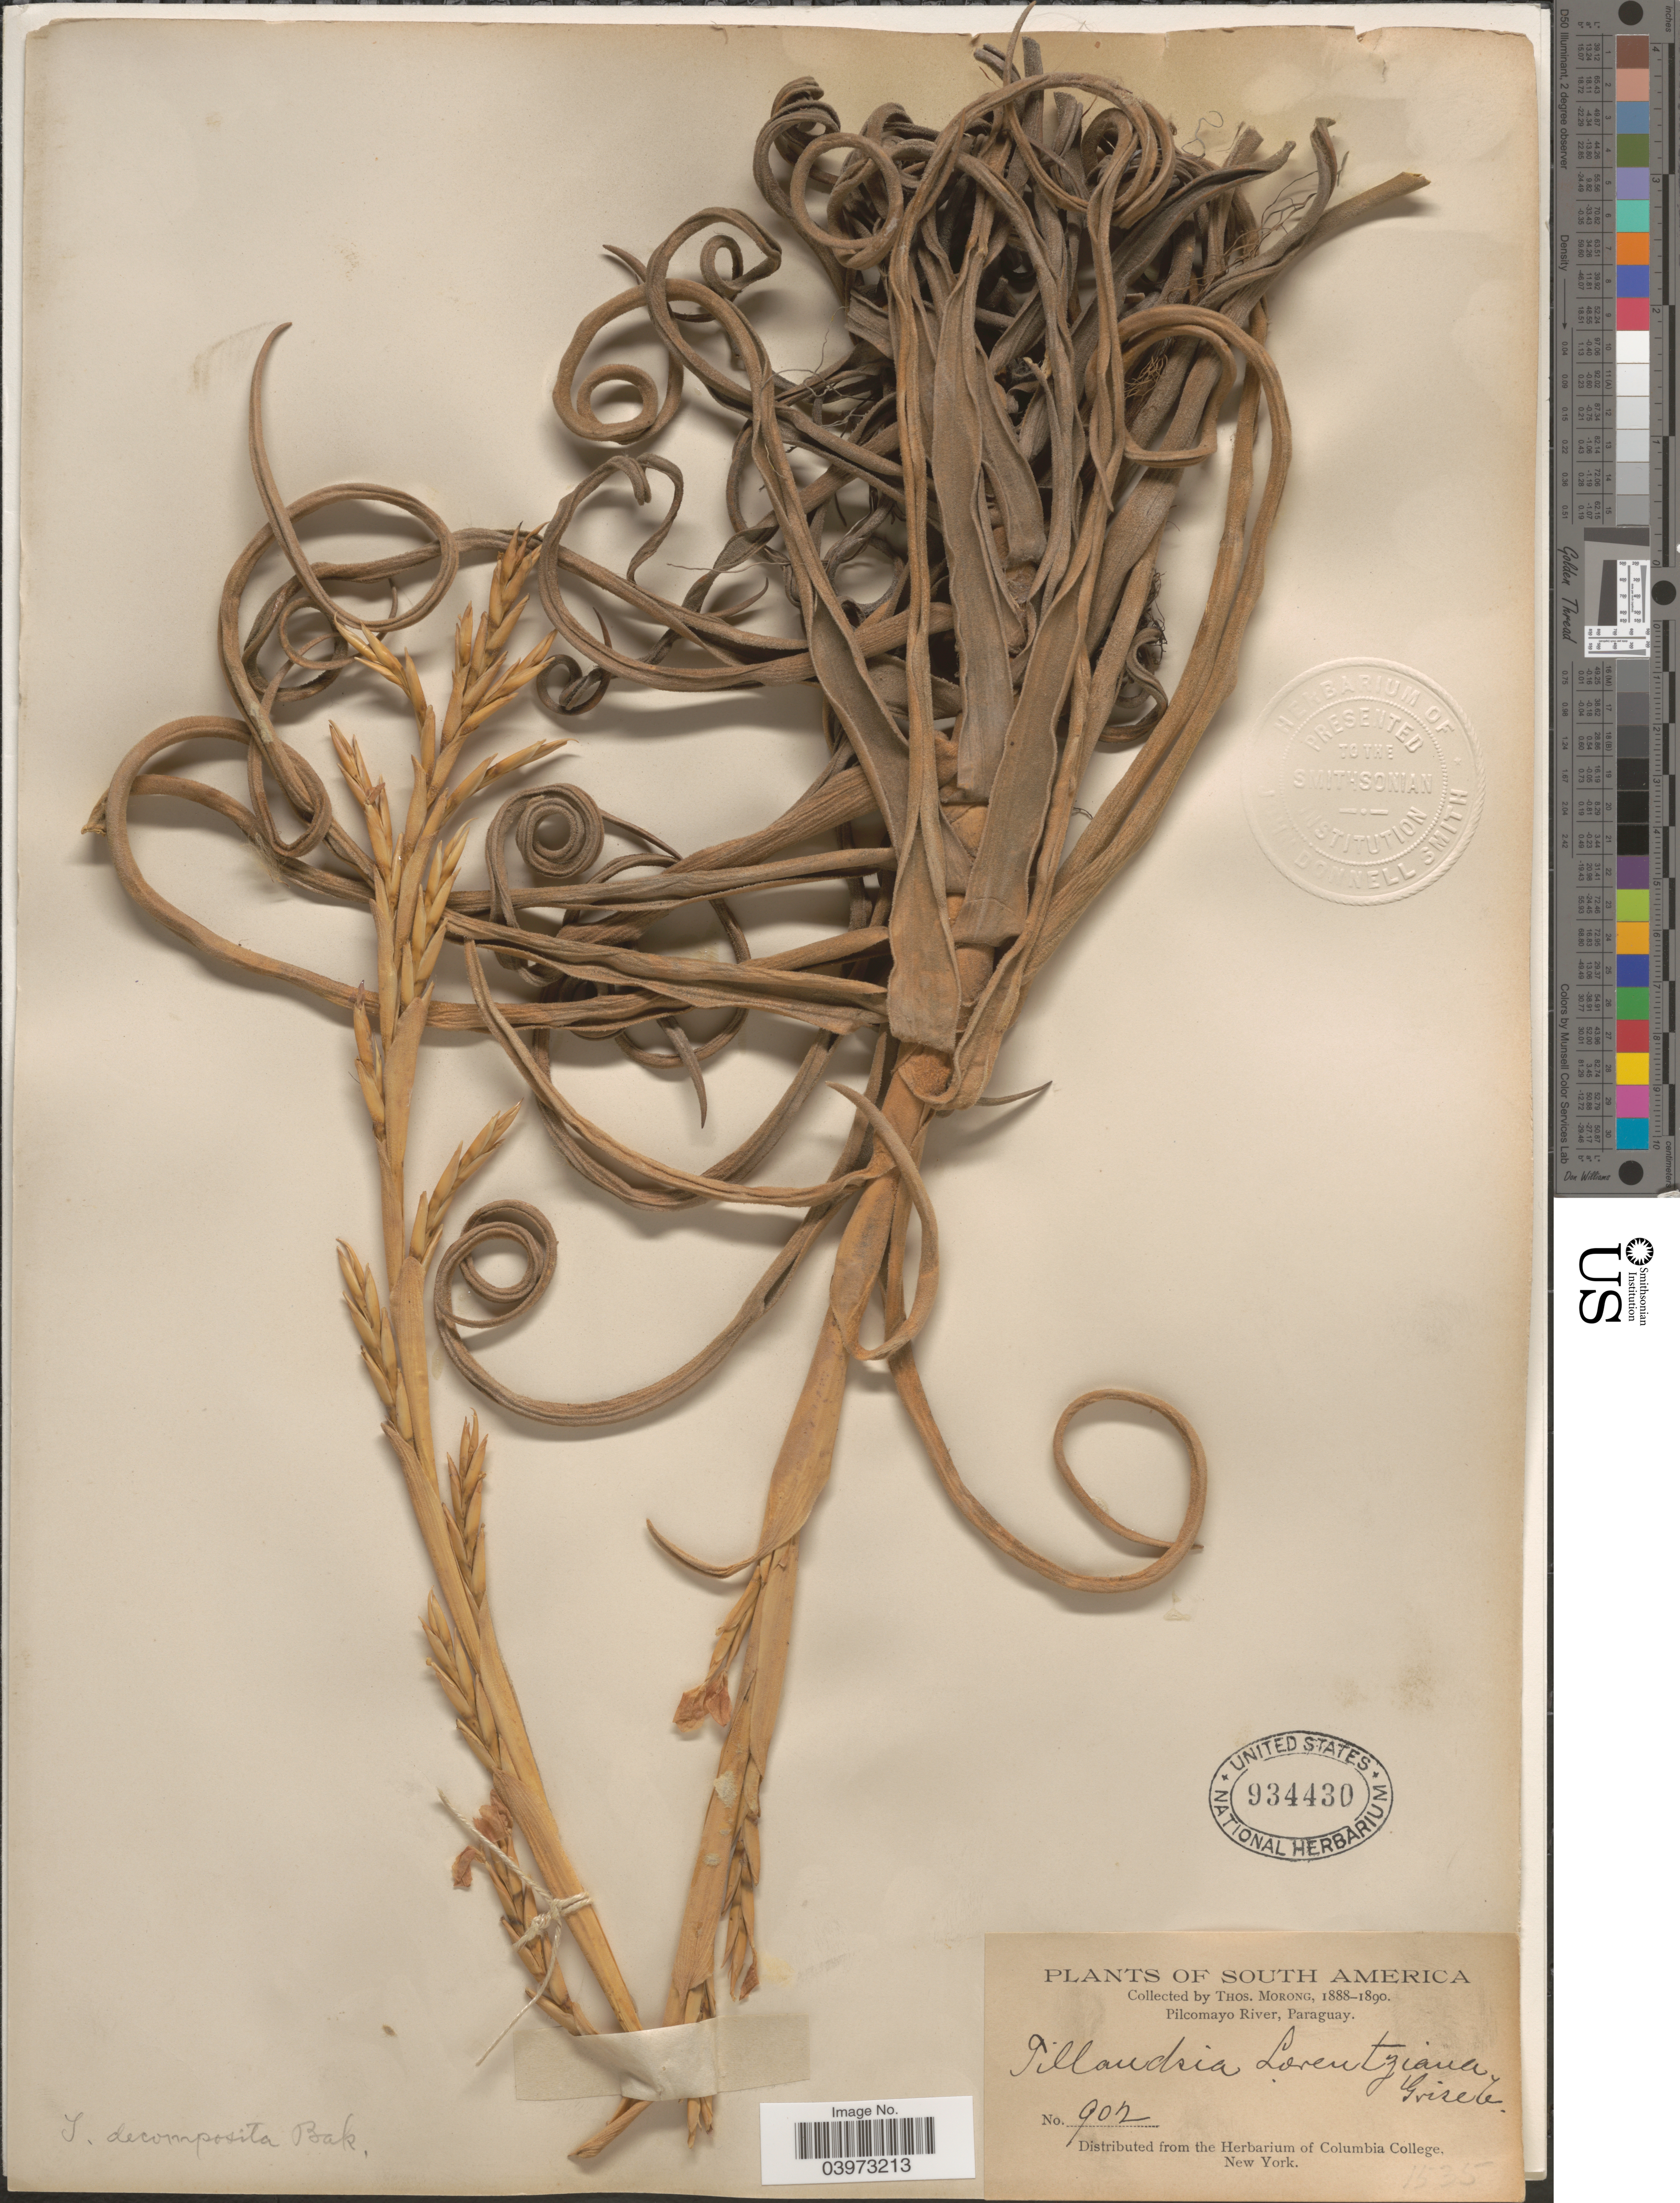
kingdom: Plantae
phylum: Tracheophyta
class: Liliopsida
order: Poales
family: Bromeliaceae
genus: Tillandsia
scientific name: Tillandsia duratii var. saxitilis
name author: (Hassl.) L.B. Sm.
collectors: ex herb. T. Morong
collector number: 902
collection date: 1888/1890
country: Paraguay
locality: Pilcomayo River.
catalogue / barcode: US 934430